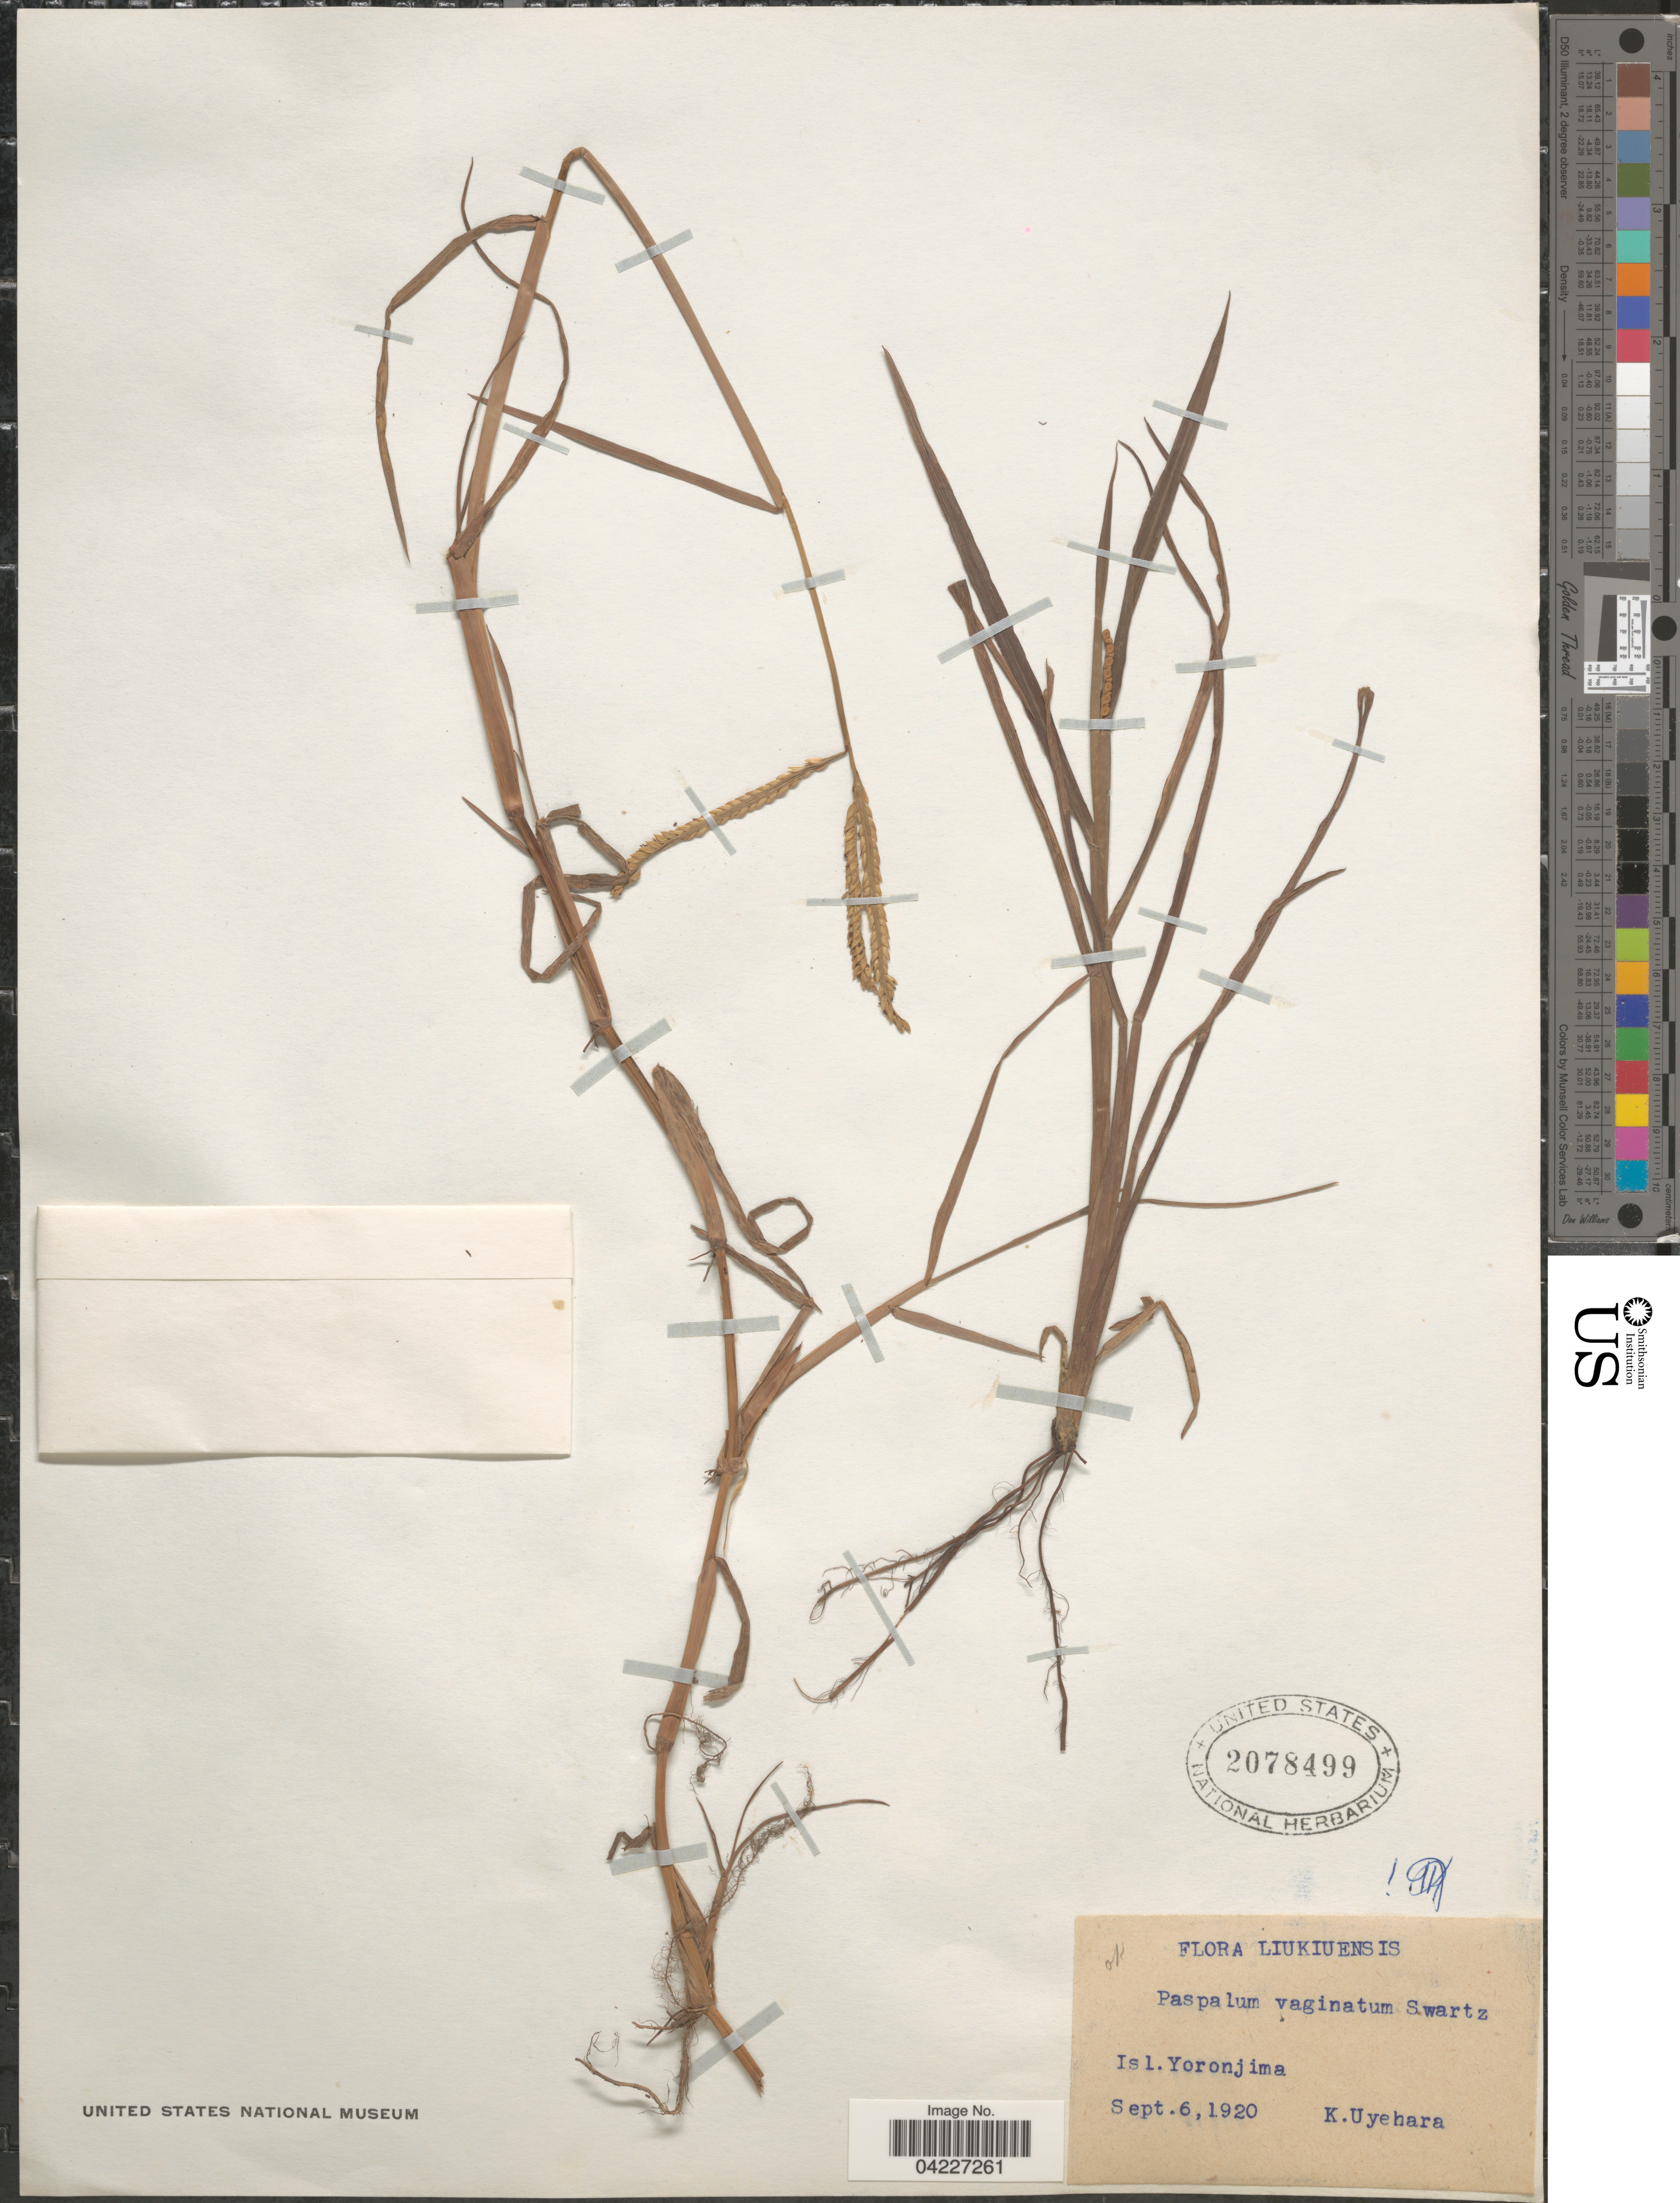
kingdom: Plantae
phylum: Tracheophyta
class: Liliopsida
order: Poales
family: Poaceae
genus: Paspalum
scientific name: Paspalum distichum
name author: L.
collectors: K. Uyehara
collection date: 1920-09-06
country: Japan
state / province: Okinawa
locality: Liukiuensis. Isl. Yoronjima.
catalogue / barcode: US 2078499